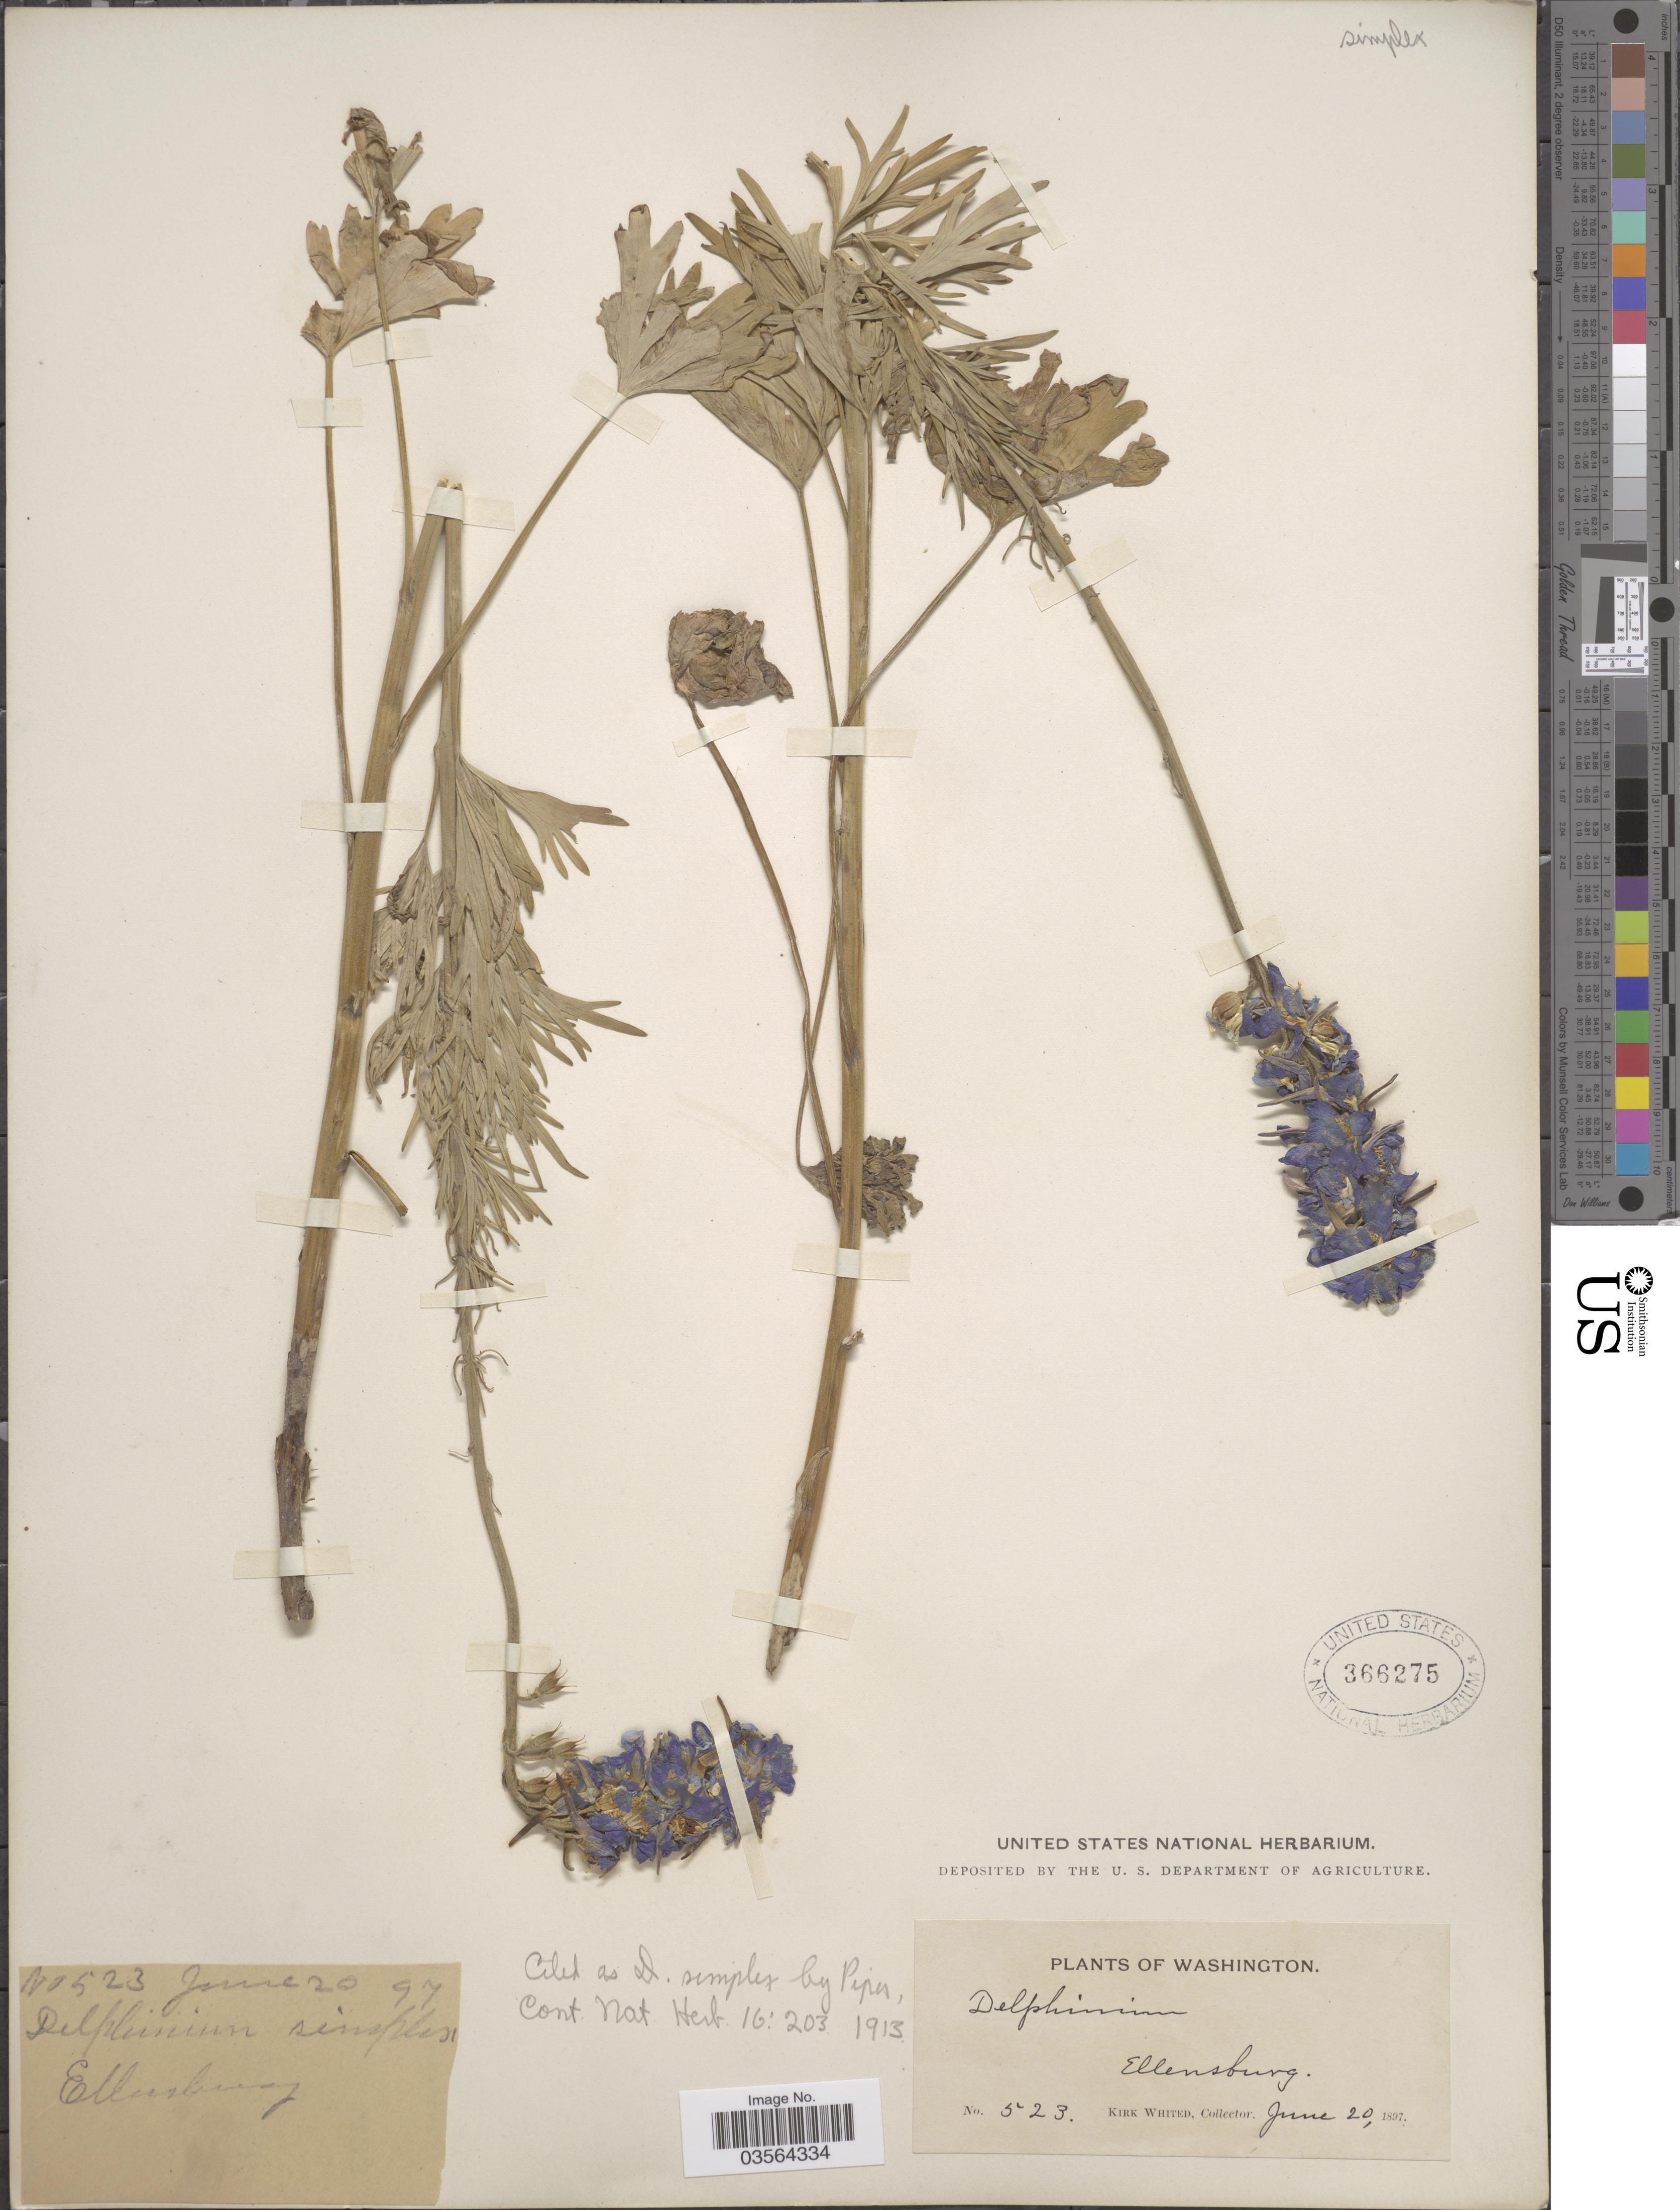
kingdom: Plantae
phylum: Tracheophyta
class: Magnoliopsida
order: Ranunculales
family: Ranunculaceae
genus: Delphinium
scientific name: Delphinium sp.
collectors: K. Whited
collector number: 523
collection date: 1897-06-20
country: United States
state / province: Washington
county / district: Kittitas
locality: Ellensburg.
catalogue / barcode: US 366275